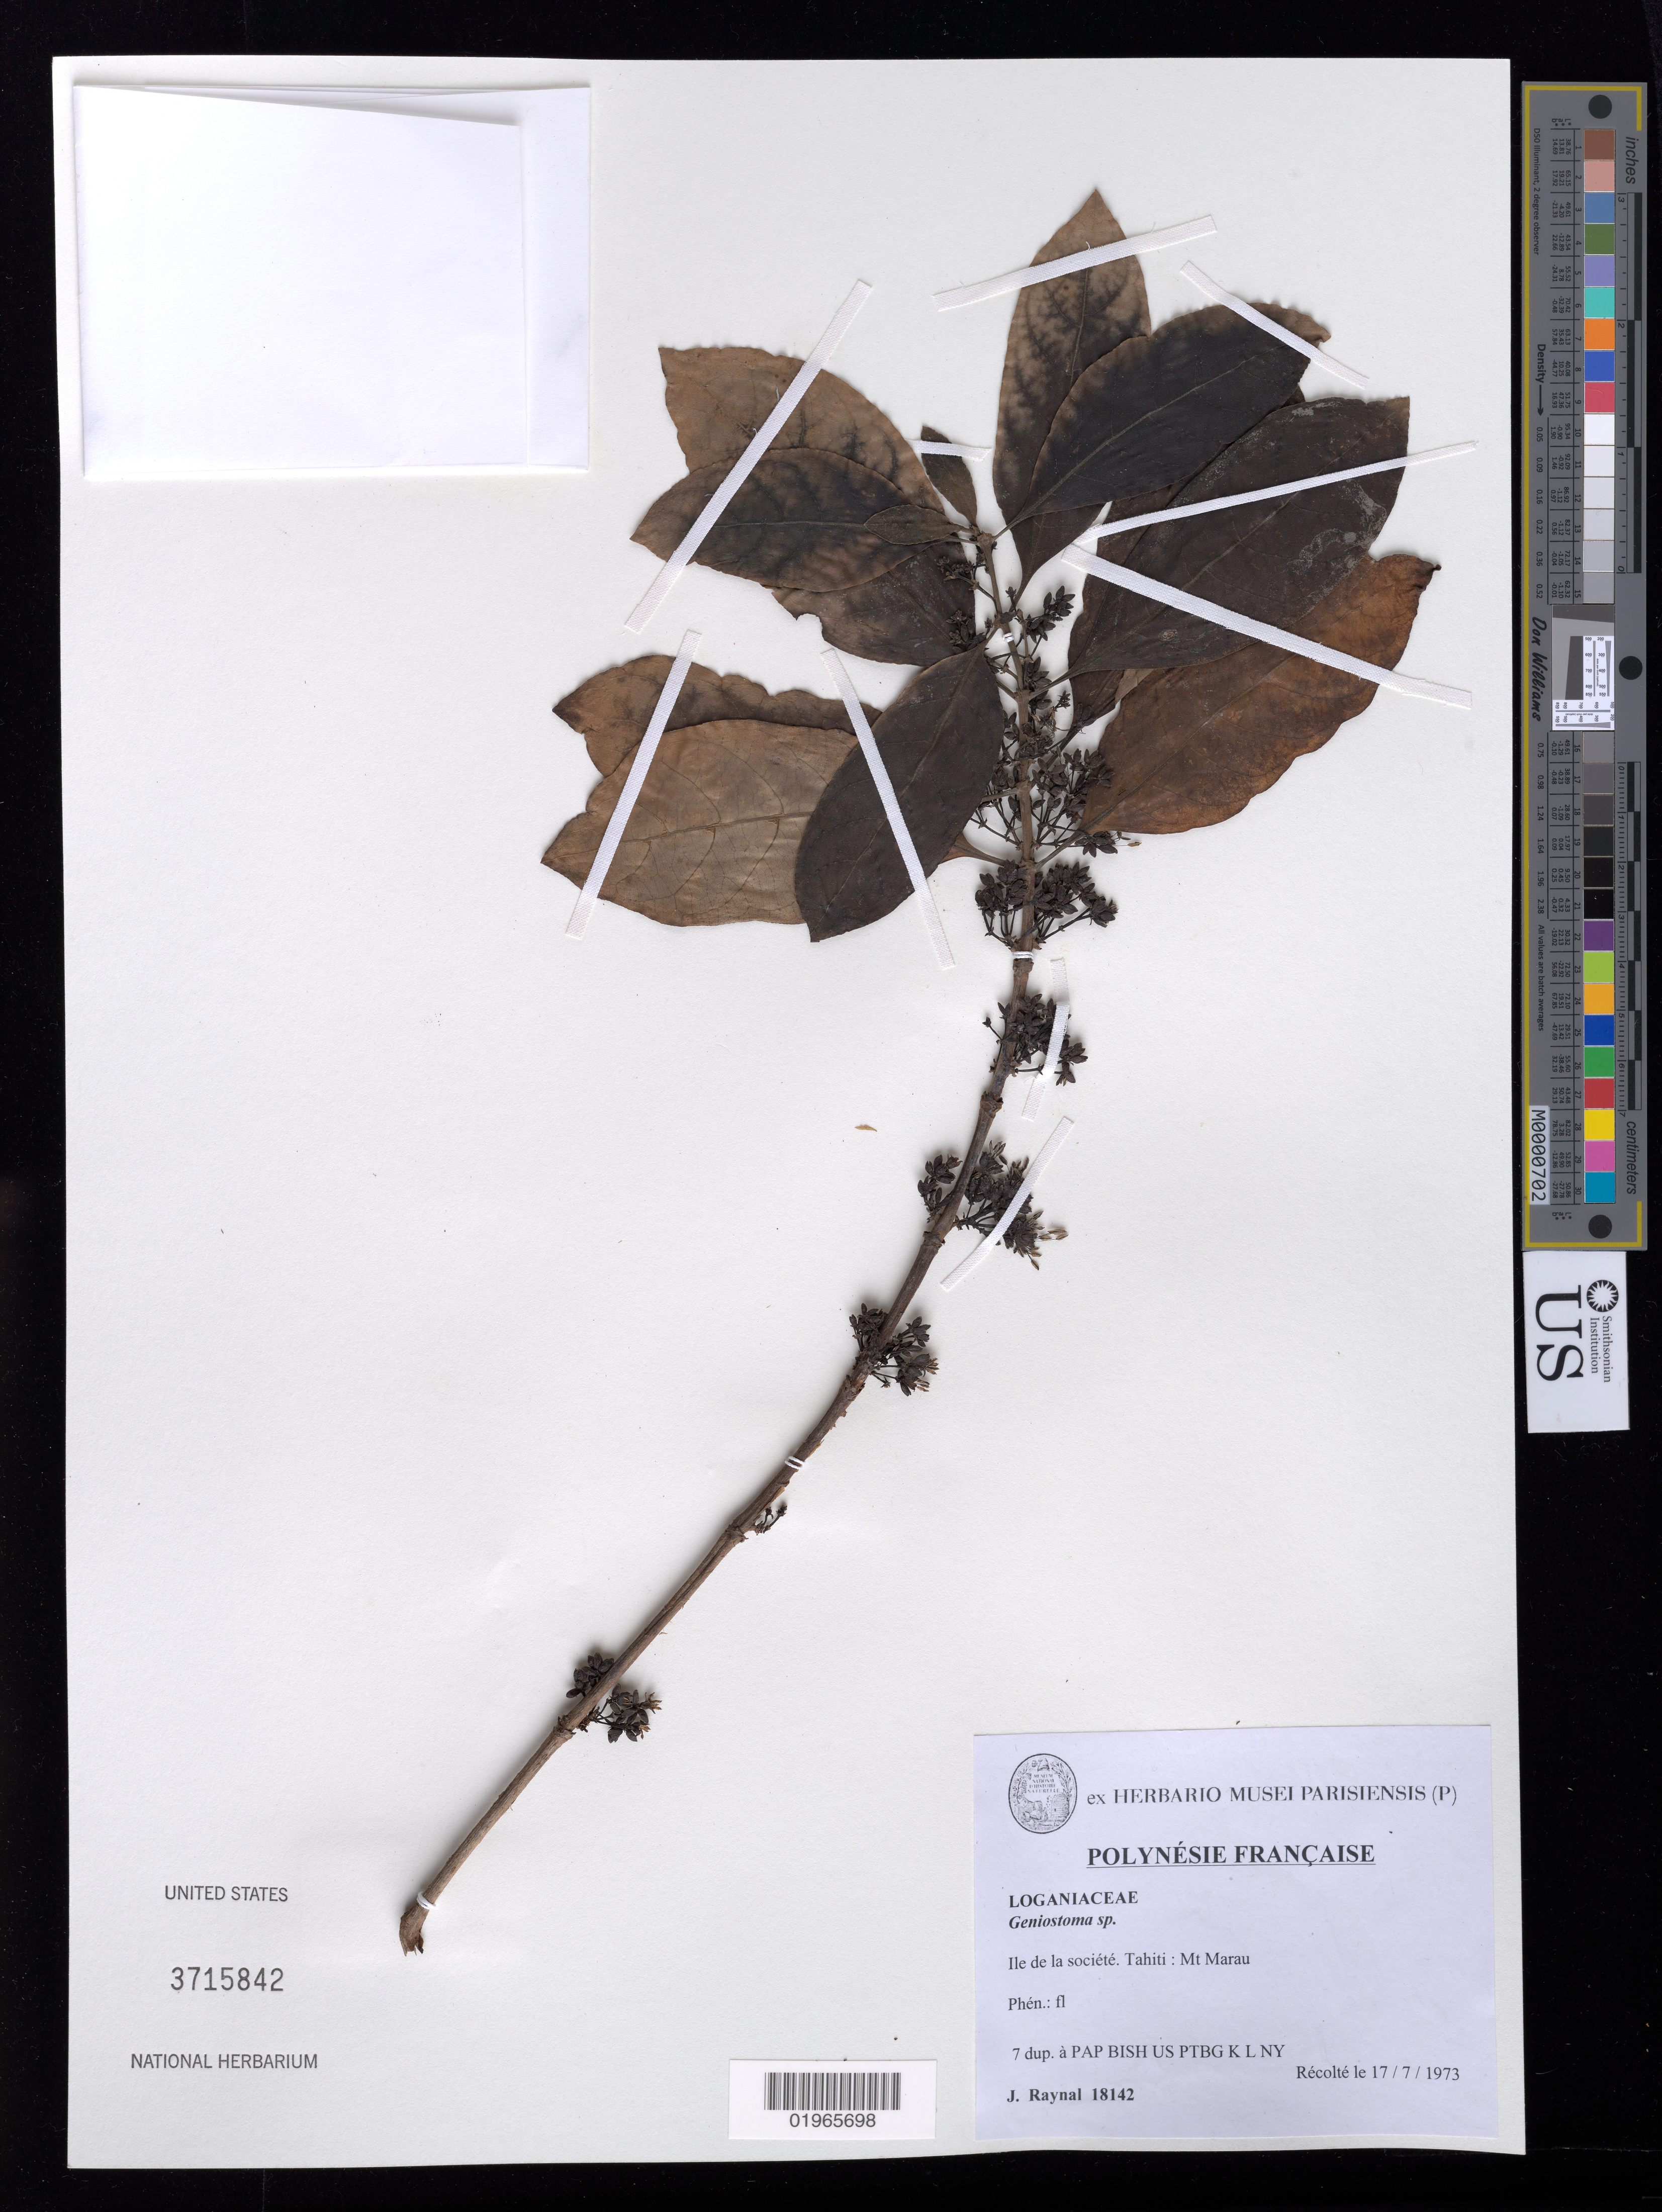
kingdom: Plantae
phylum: Tracheophyta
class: Magnoliopsida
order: Gentianales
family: Loganiaceae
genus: Geniostoma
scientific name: Geniostoma sp.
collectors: J. Raynal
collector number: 18142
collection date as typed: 17 Jul 1973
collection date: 1973-07-17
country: French Polynesia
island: Tahiti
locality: Mt. Marau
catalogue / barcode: US 3715842